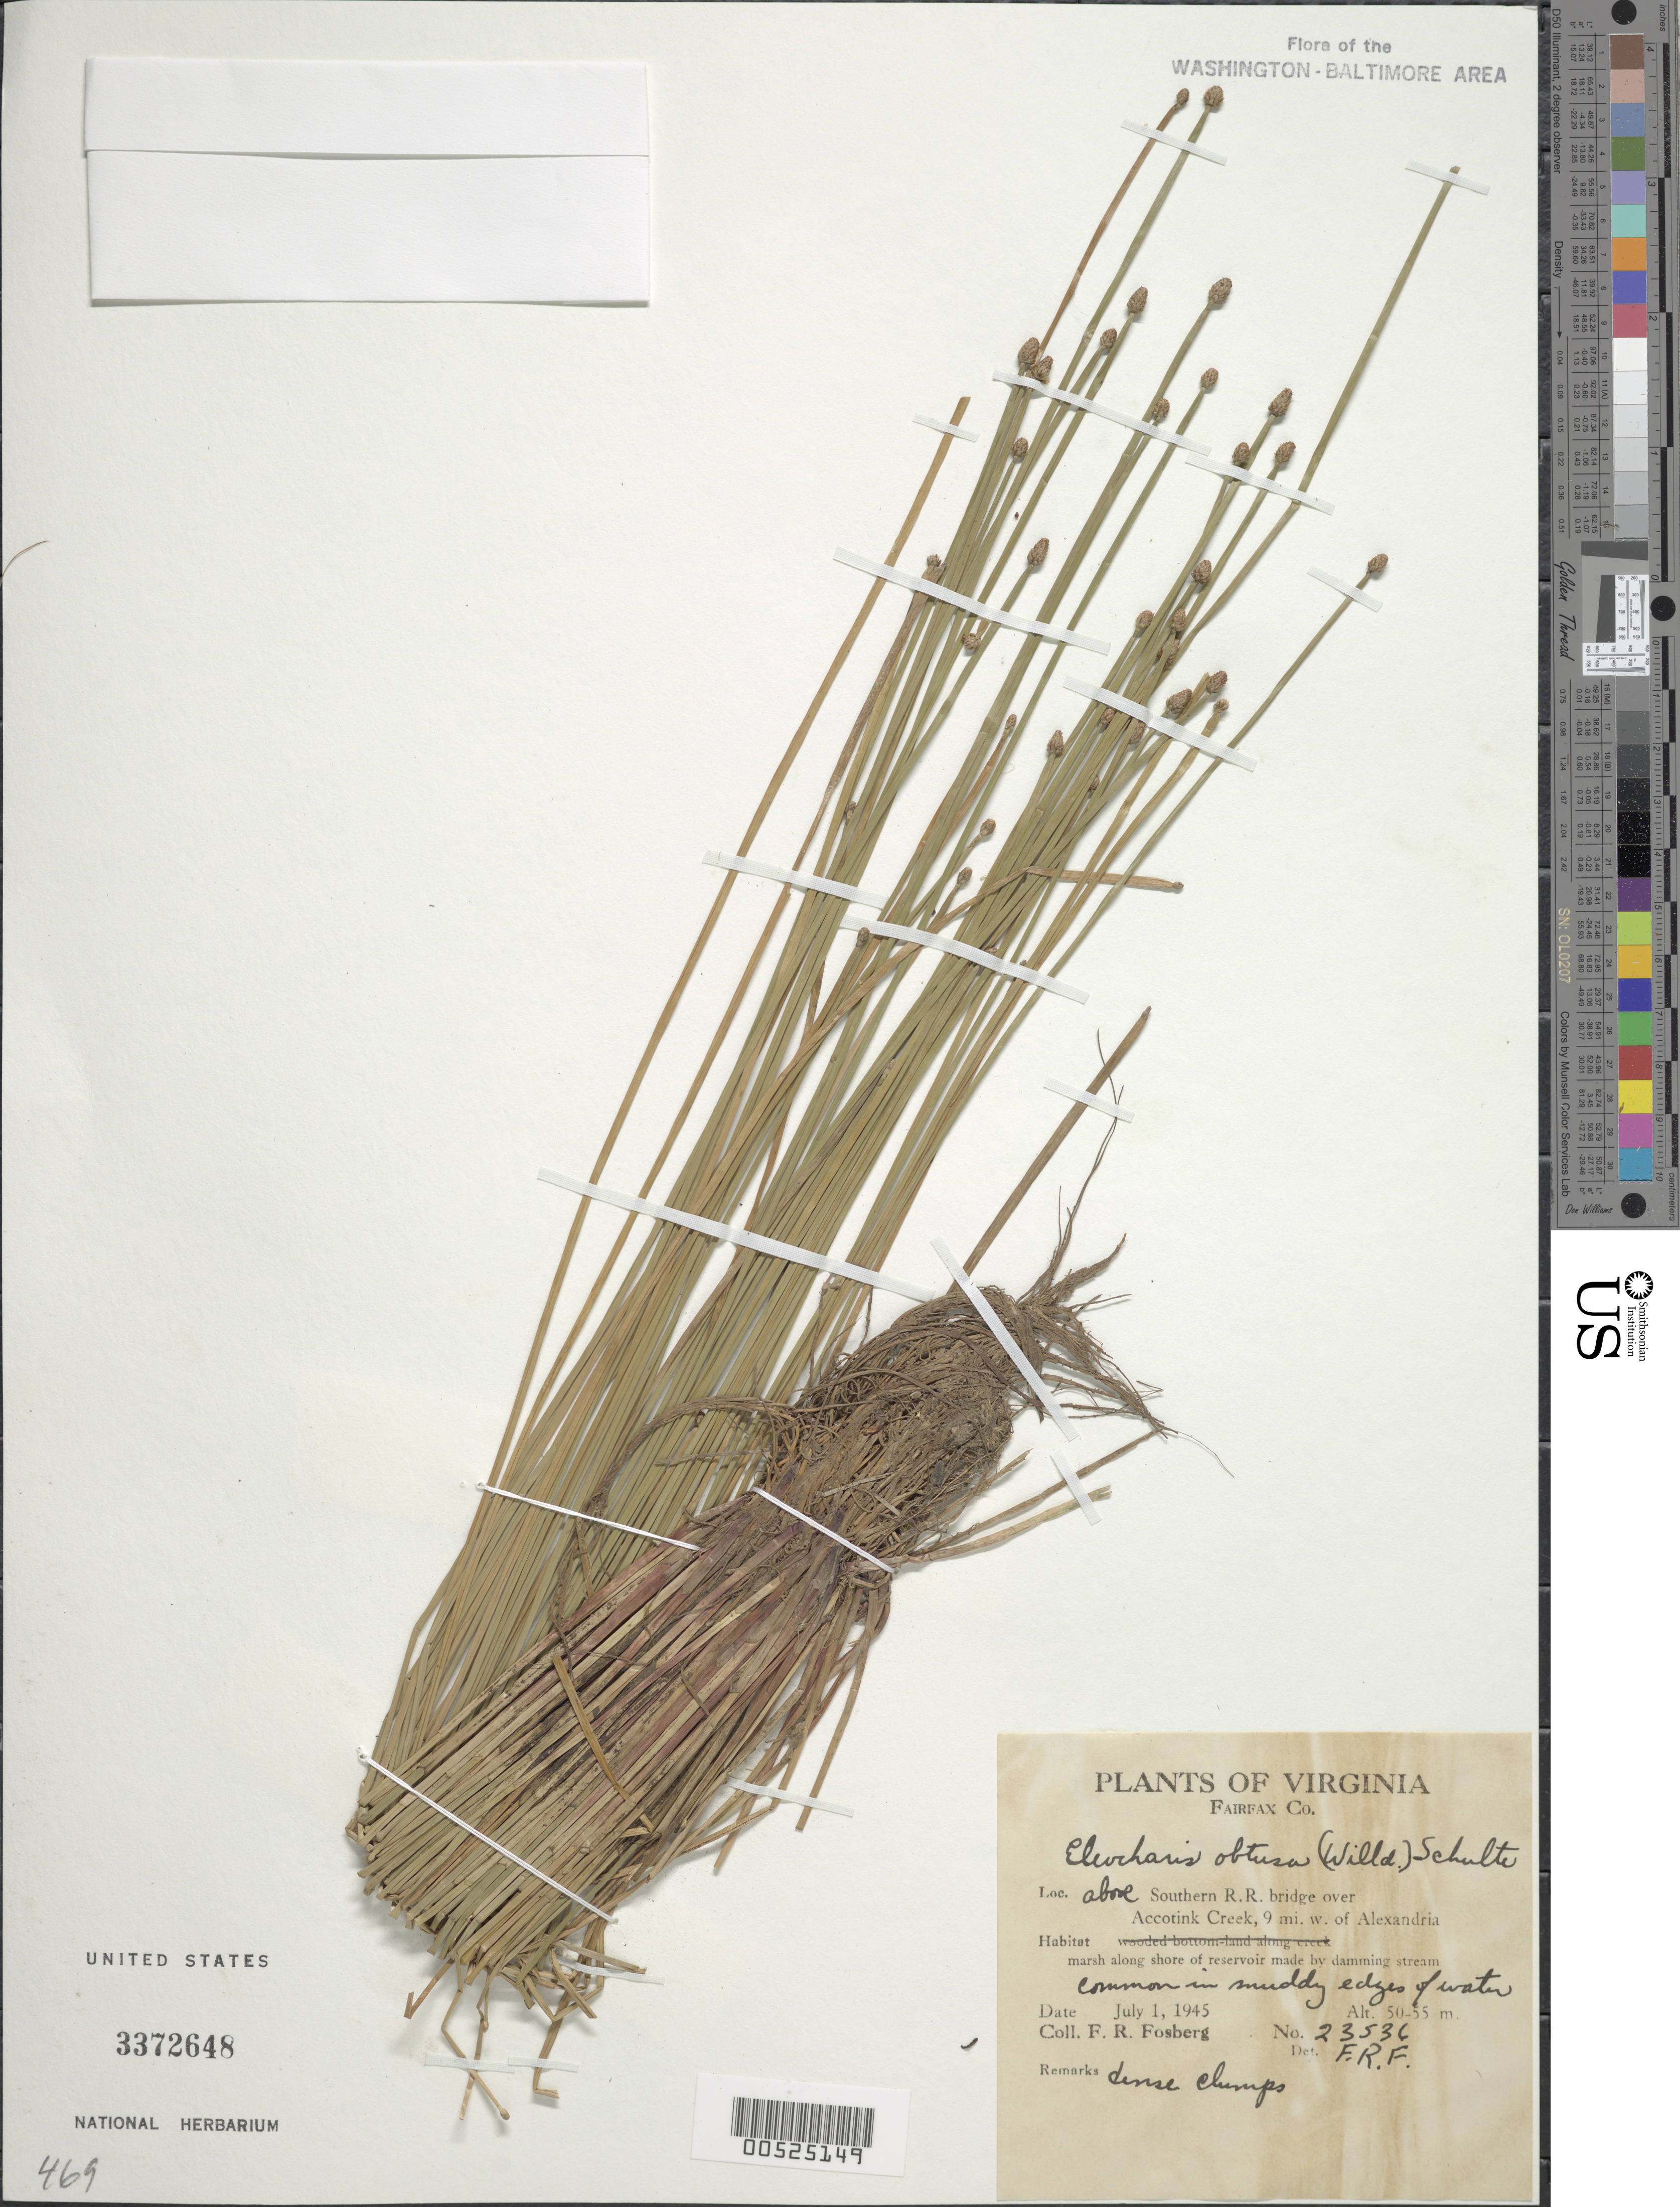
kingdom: Plantae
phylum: Tracheophyta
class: Liliopsida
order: Poales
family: Cyperaceae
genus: Eleocharis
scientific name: Eleocharis obtusa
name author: (Willd.) Schult.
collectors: F. R. Fosberg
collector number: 23536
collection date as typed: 01 Jul 1945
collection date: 1945-07-01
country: United States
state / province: Virginia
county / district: Fairfax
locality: Above Southern R.R. Bridge over Accotink Creek, 9 mi. W of Alexandria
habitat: Marsh along shore of reservoir made by damming stream, common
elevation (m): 50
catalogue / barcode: US 3372648